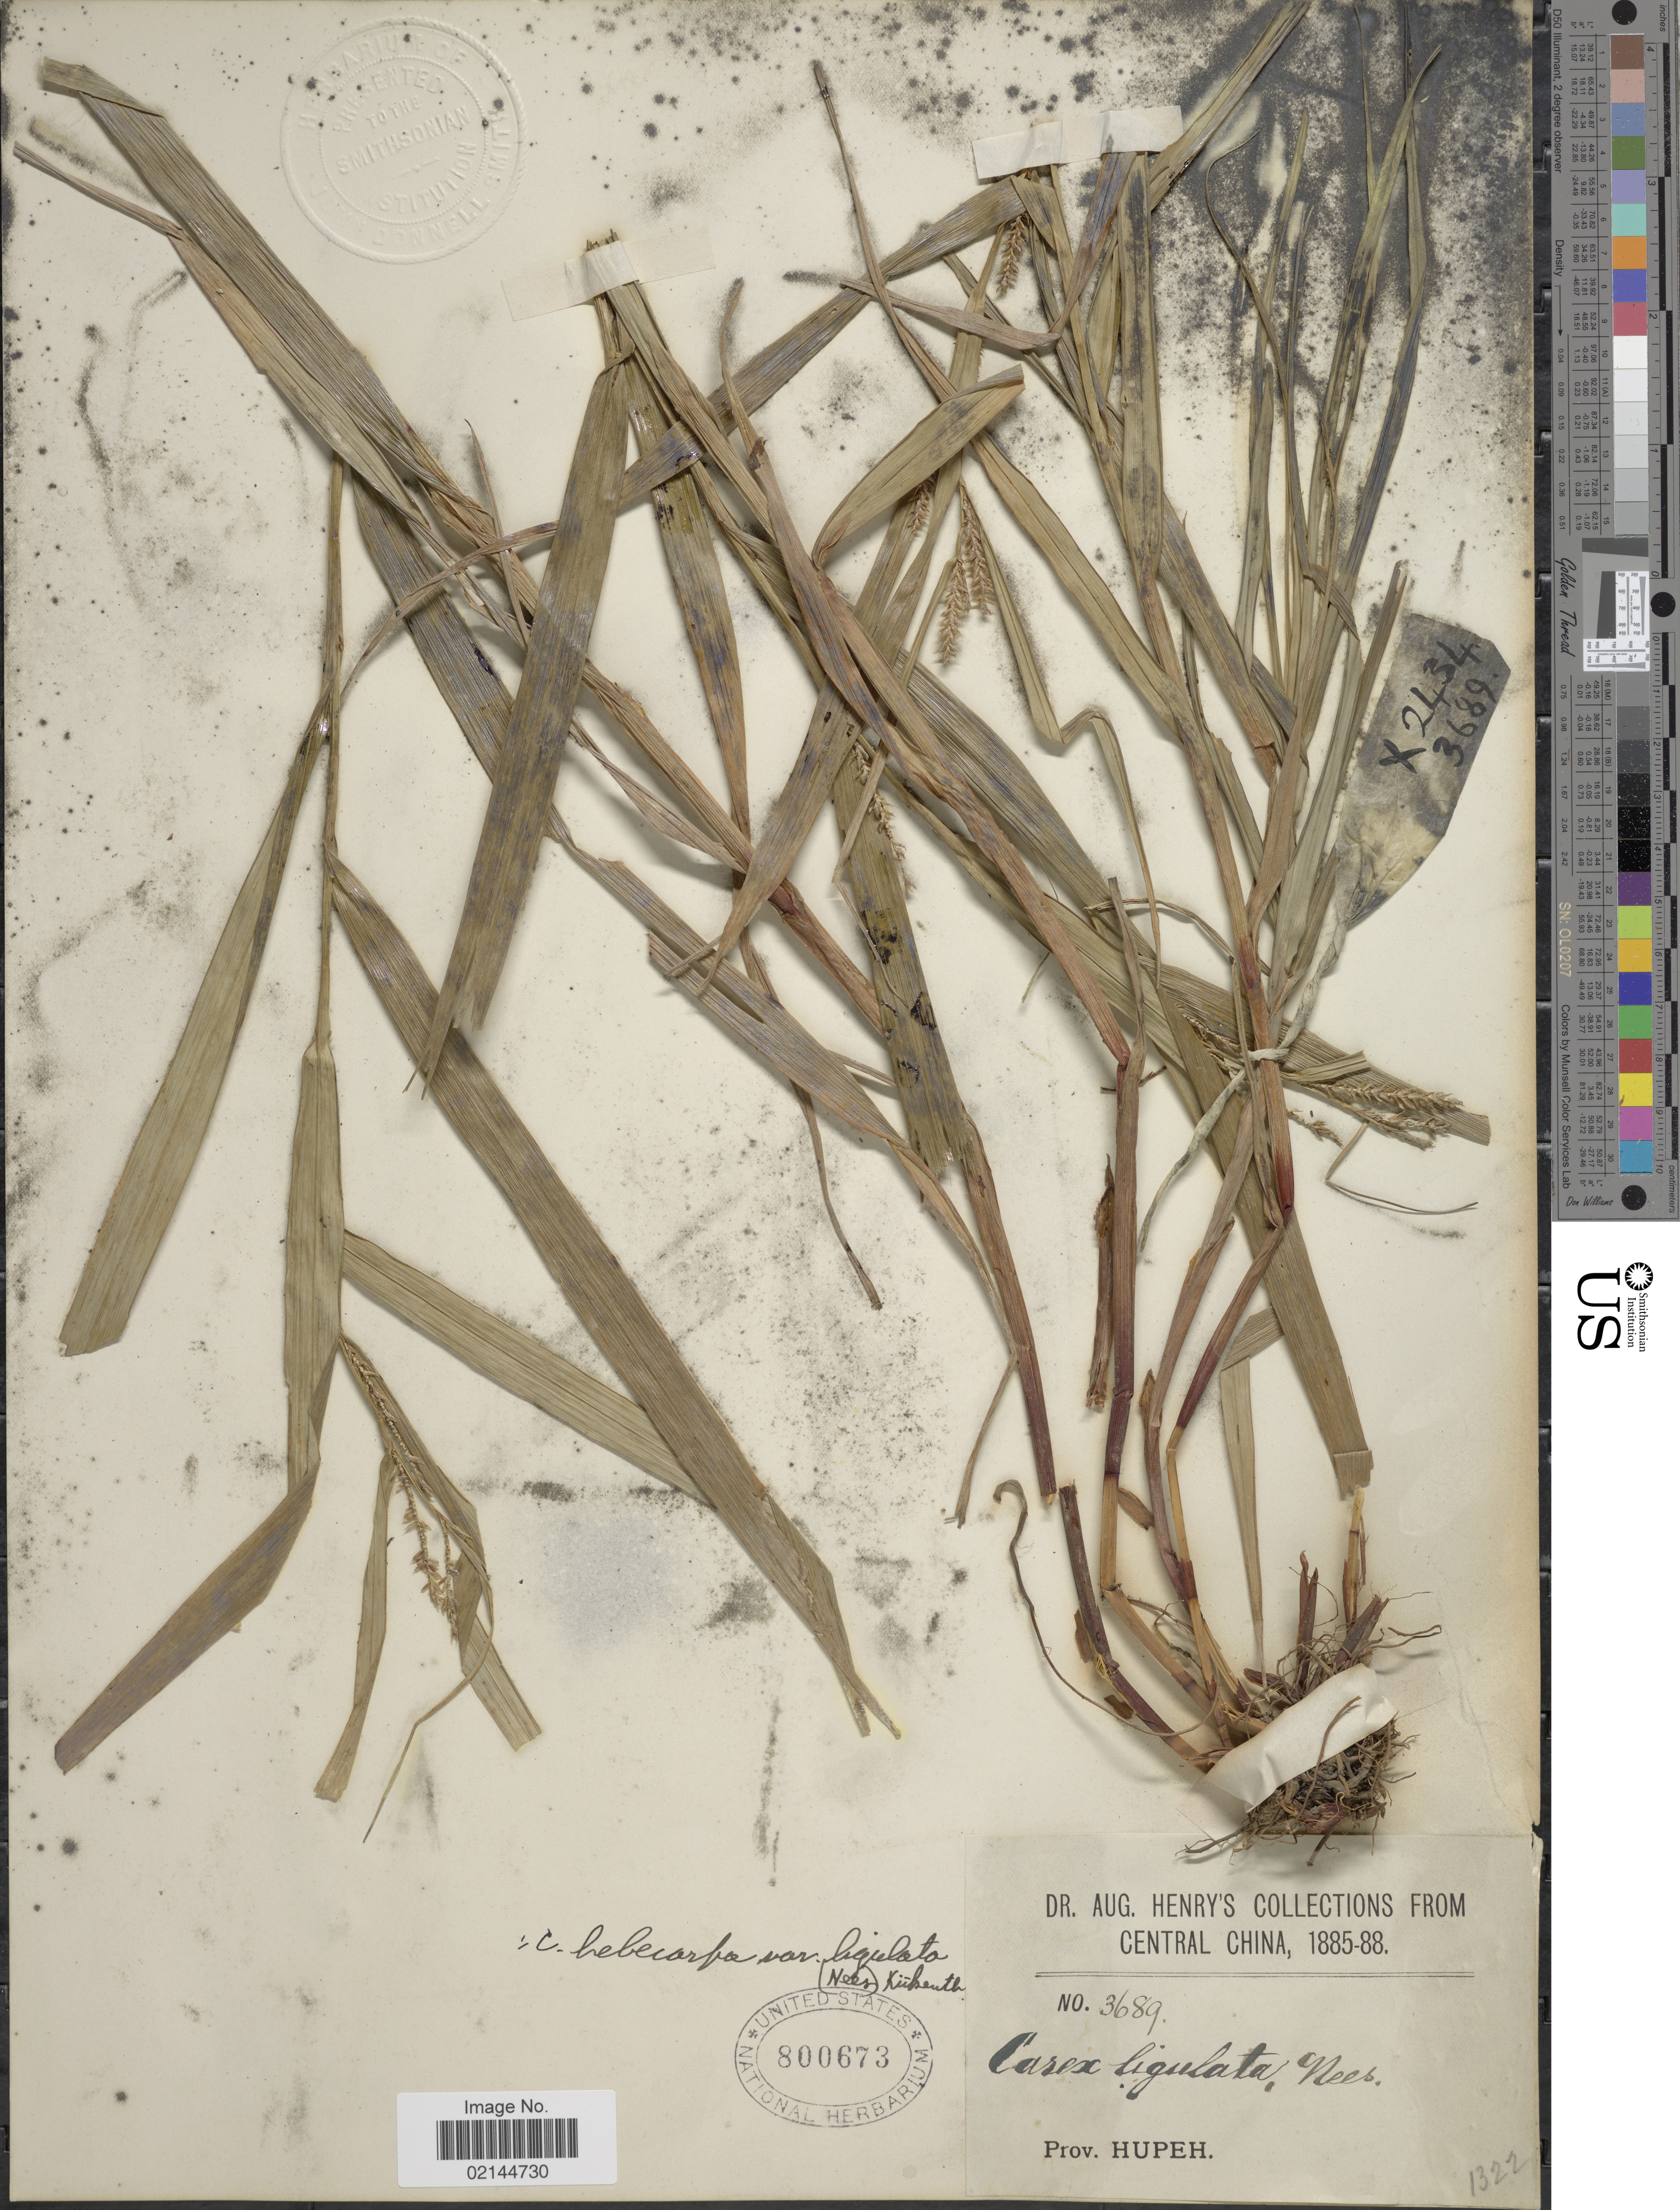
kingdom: Plantae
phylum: Tracheophyta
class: Liliopsida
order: Poales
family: Cyperaceae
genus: Carex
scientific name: Carex hebecarpa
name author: C.A. Mey.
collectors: A. Henry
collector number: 3689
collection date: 1885/1888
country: China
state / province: Hubei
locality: Prov. Hupeh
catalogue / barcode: US 800673